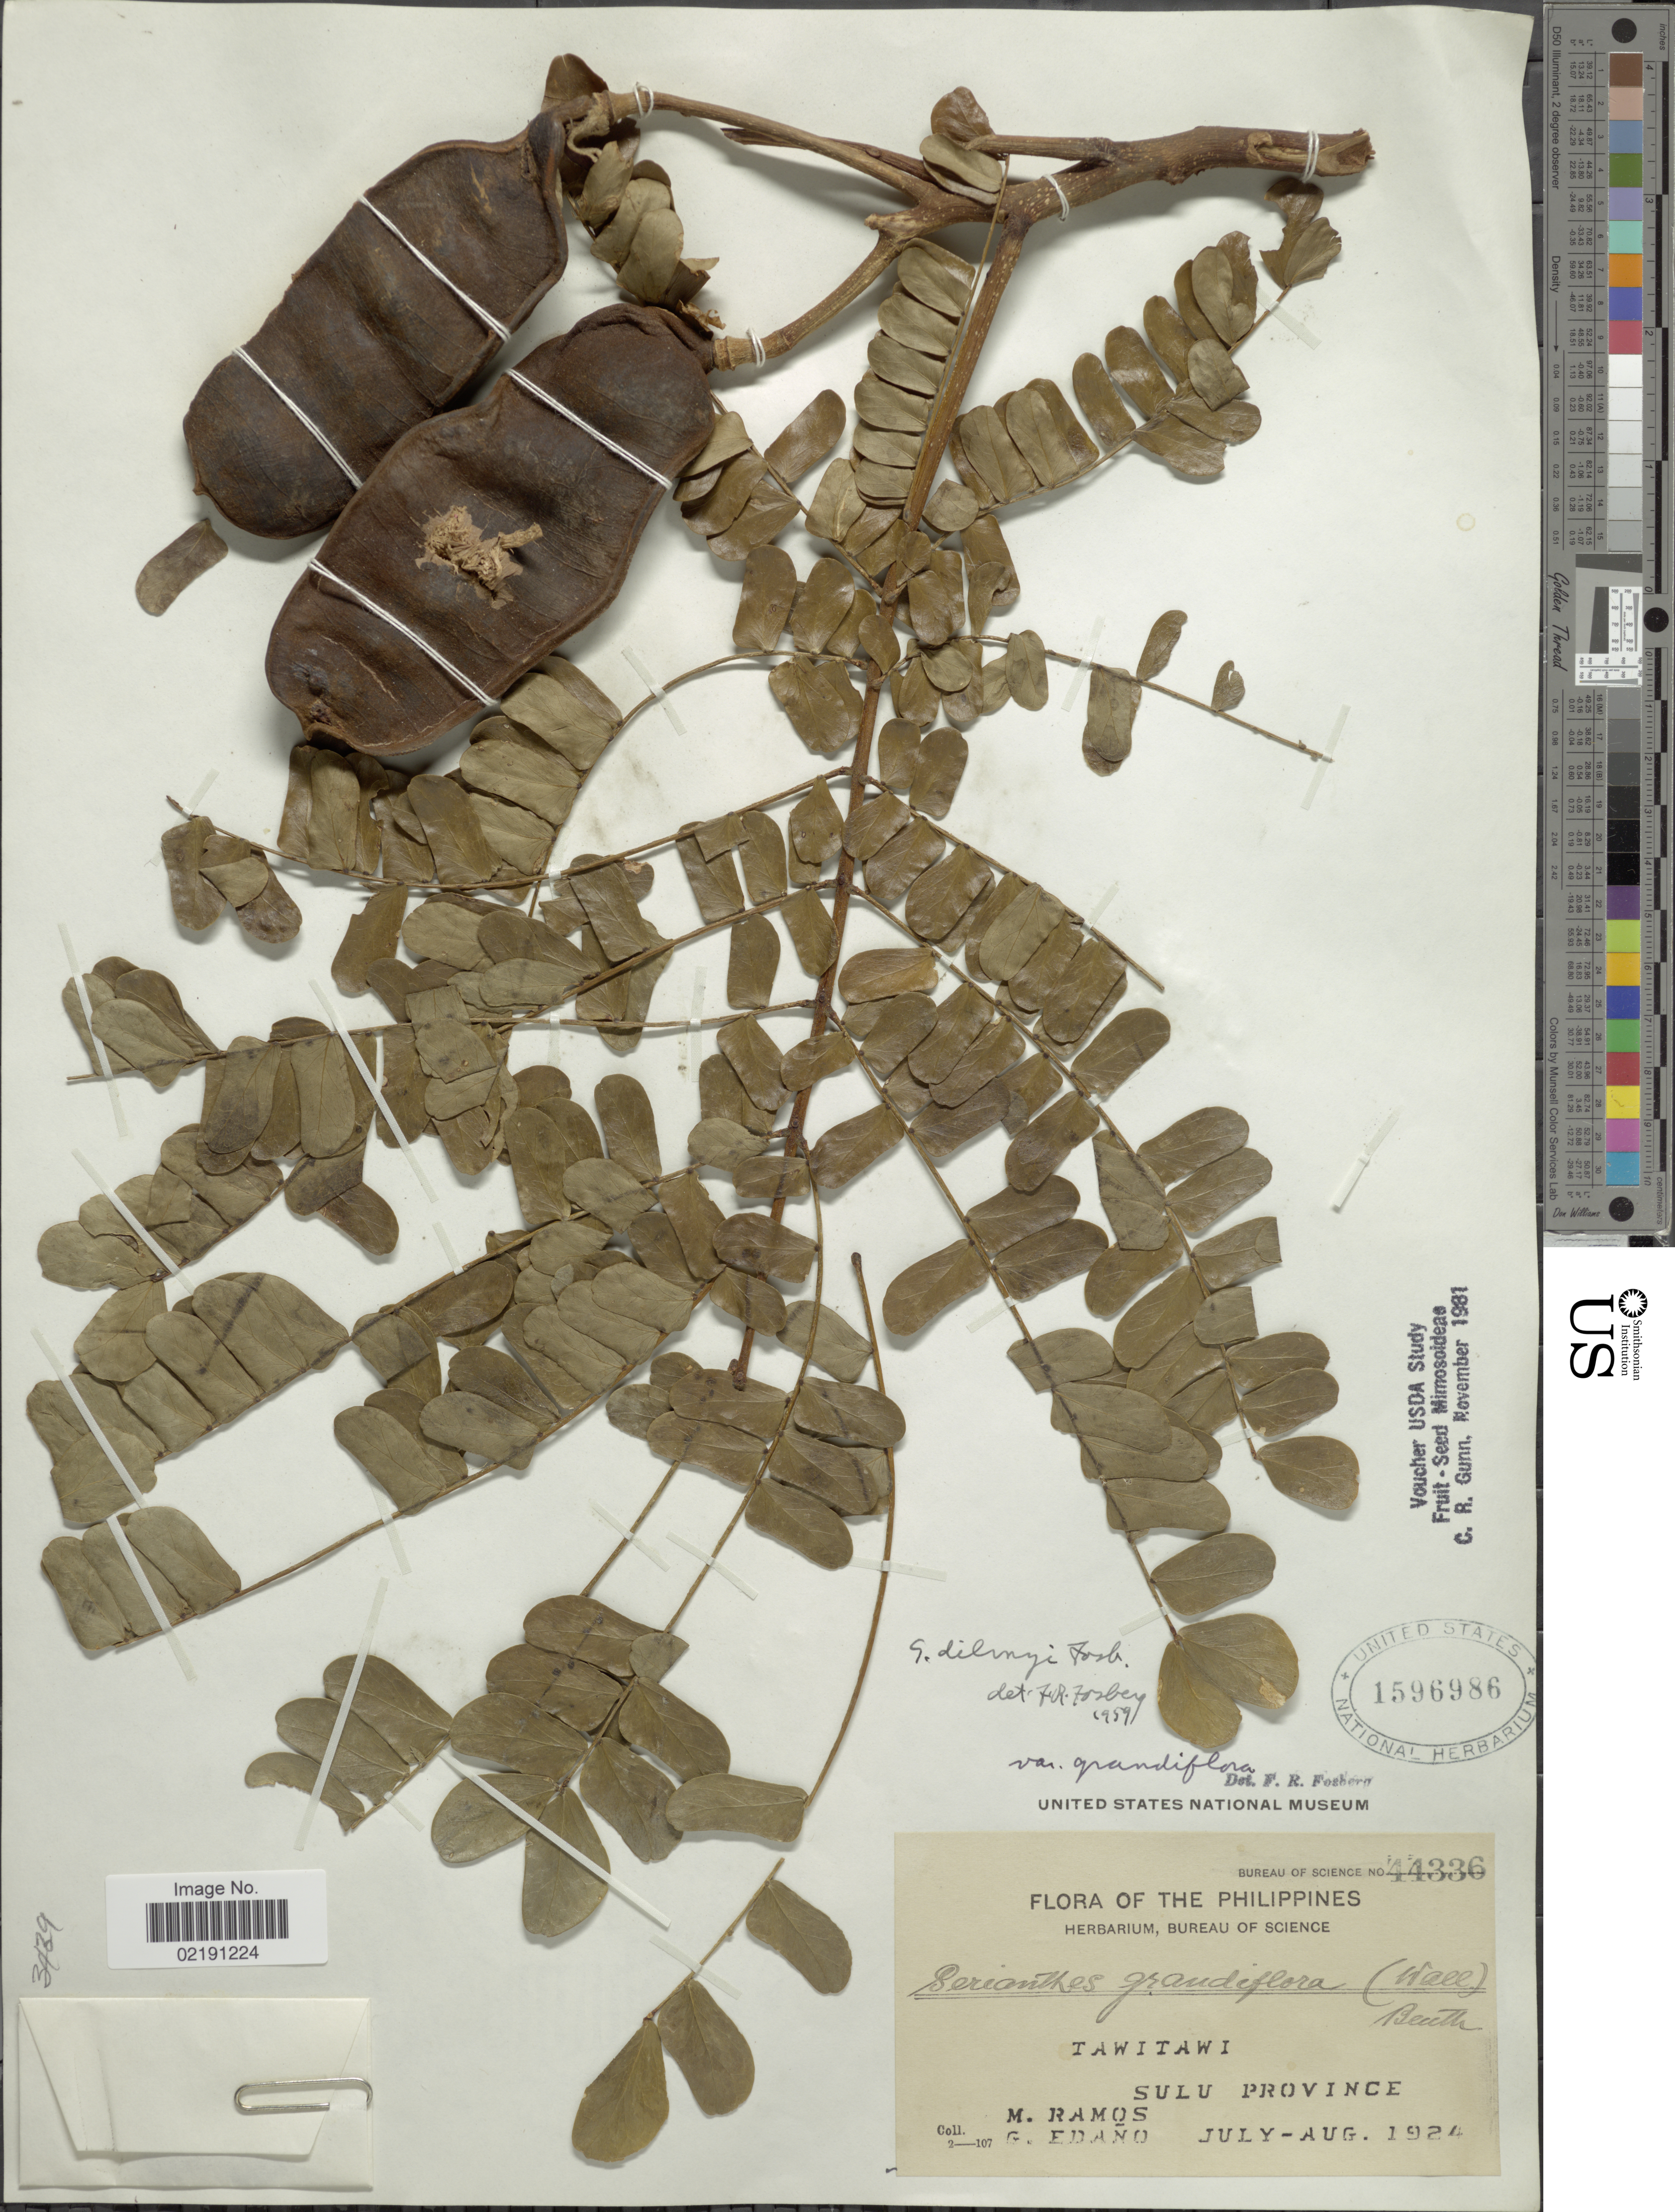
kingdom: Plantae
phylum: Tracheophyta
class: Magnoliopsida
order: Fabales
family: Fabaceae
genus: Serianthes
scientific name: Serianthes dilmyi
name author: Fosberg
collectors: M. Ramos & G. Edaño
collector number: Bureau of Science 44336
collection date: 1924-07/1924-08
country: Philippines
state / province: Muslim Mindanao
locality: Tawitawi. Sulu Province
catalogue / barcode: US 1596986